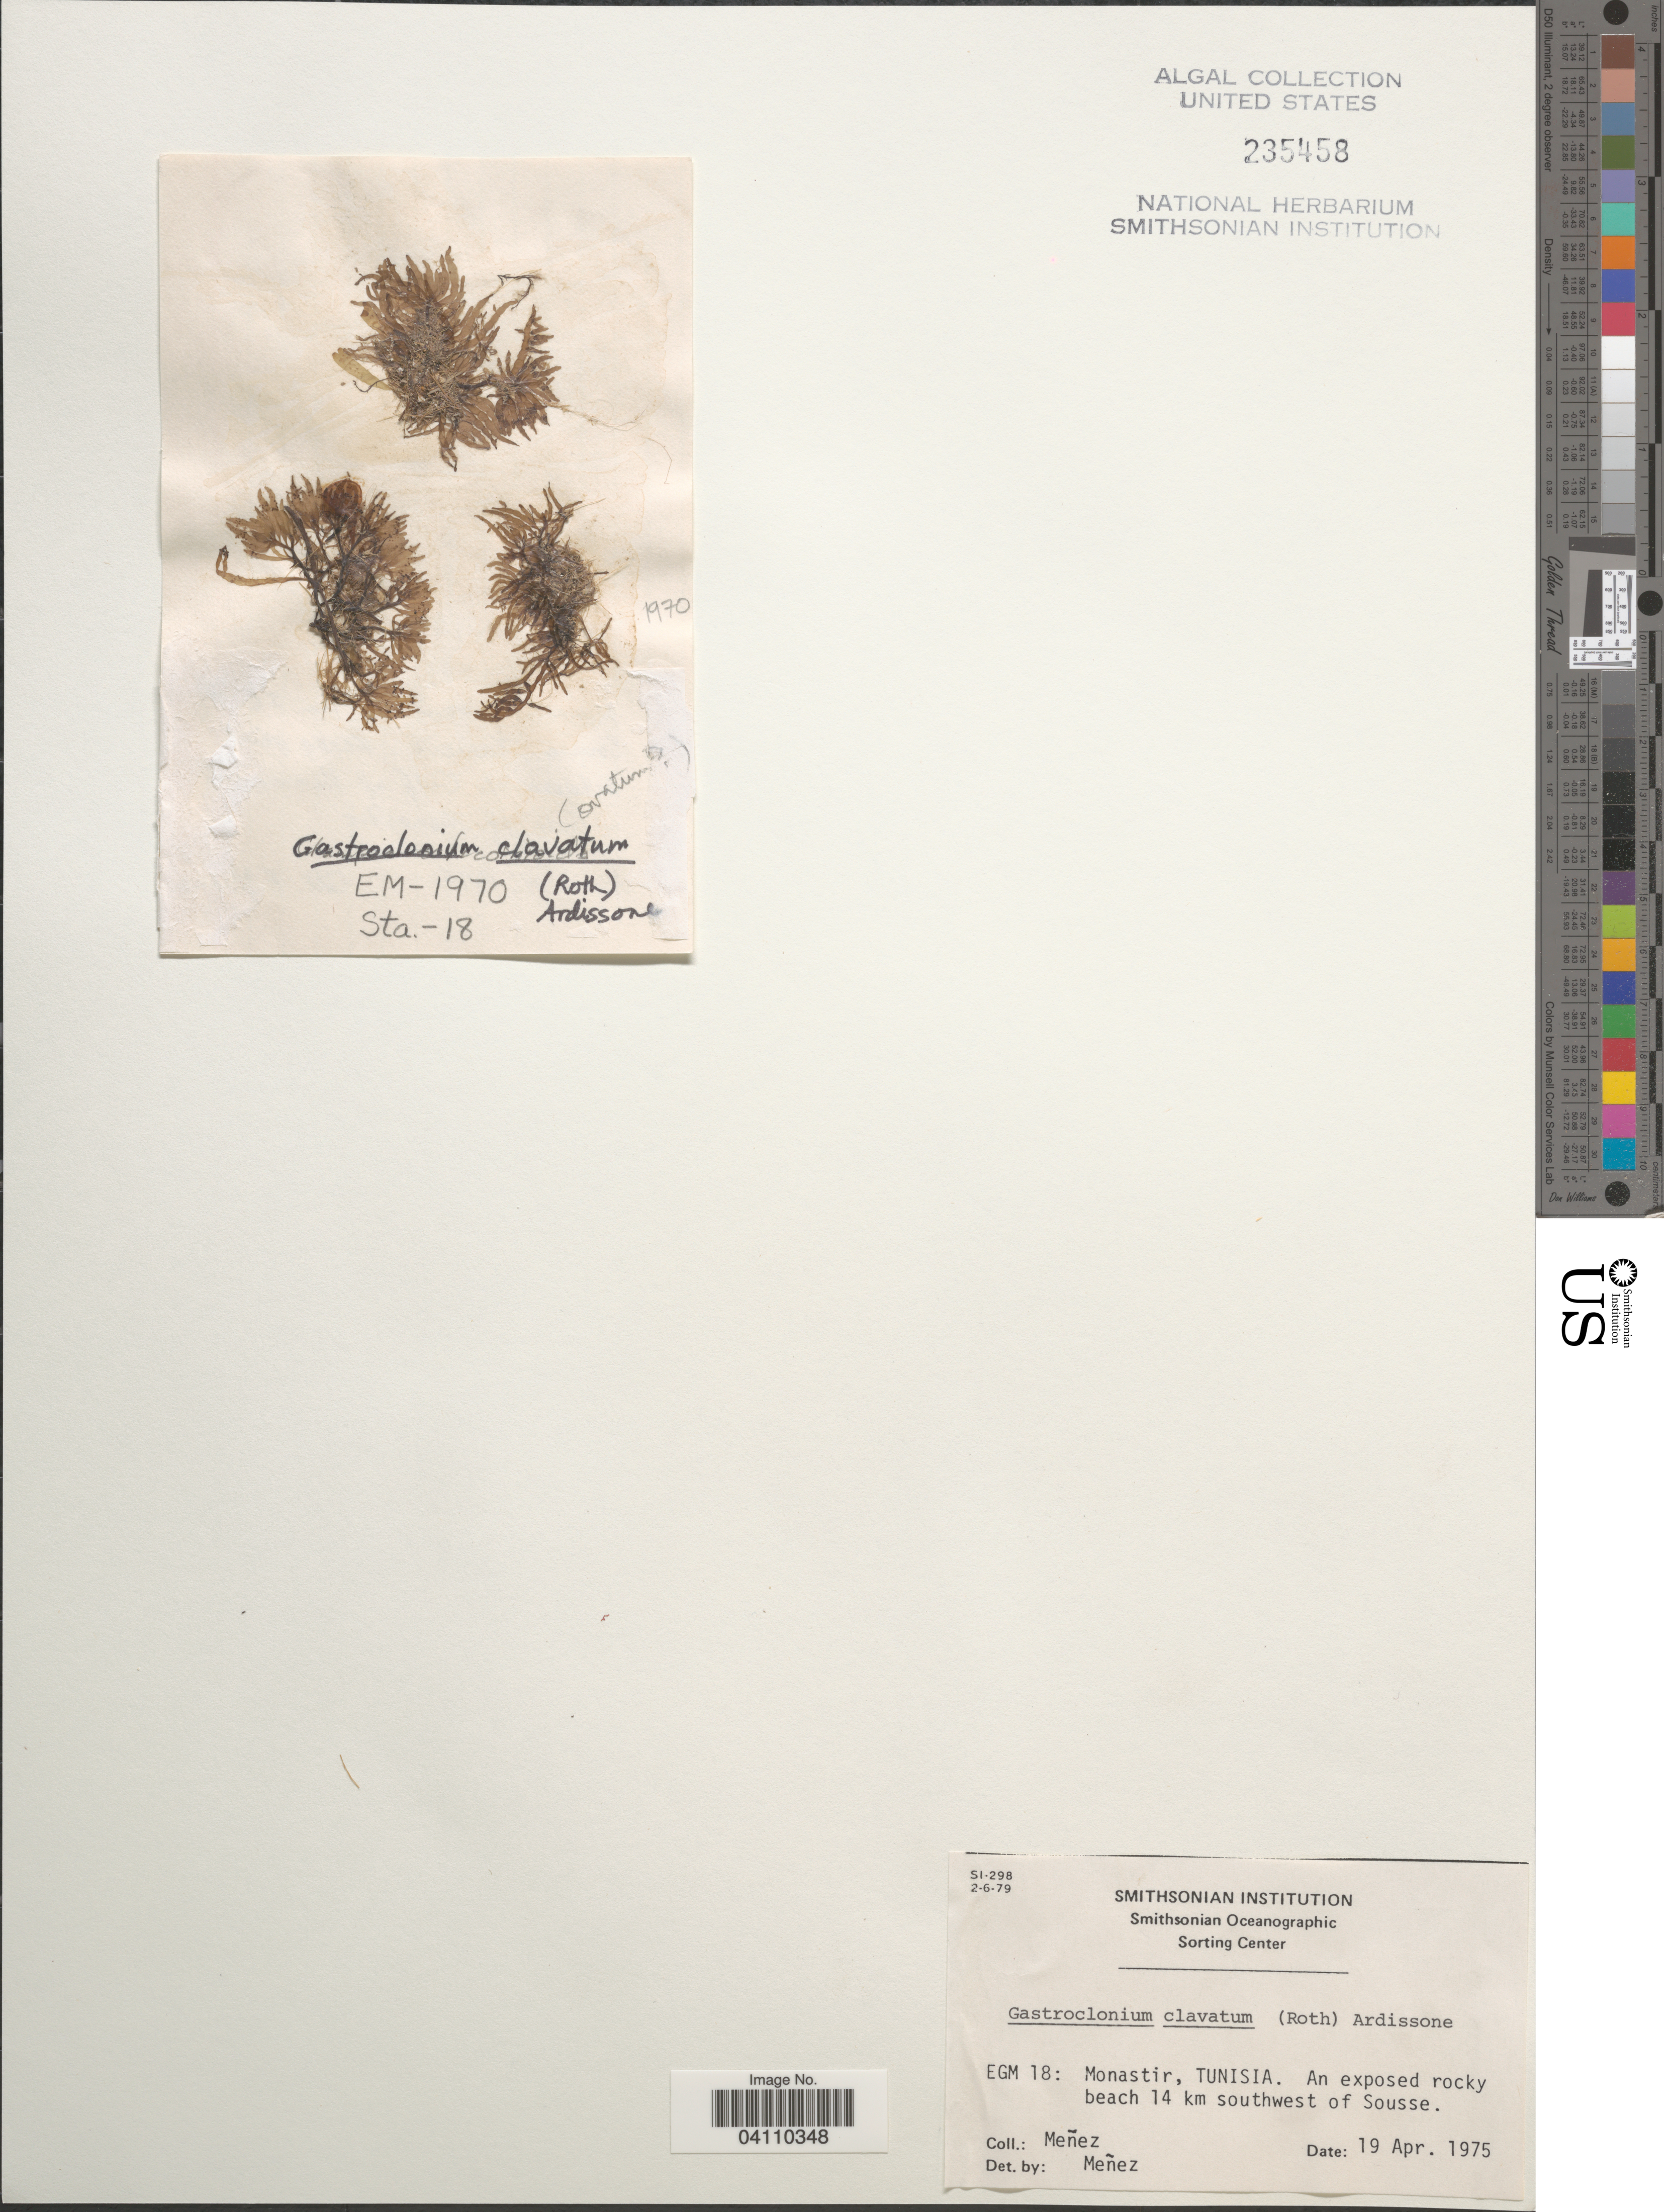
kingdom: Plantae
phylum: Rhodophyta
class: Florideophyceae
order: Rhodymeniales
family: Champiaceae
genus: Gastroclonium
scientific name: Gastroclonium clavatum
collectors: Menez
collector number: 1970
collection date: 1975-04-19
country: Tunisia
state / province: Sousse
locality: EGM 18: Monastir. Beach 14 km southwest of Sousse.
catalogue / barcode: US 235458